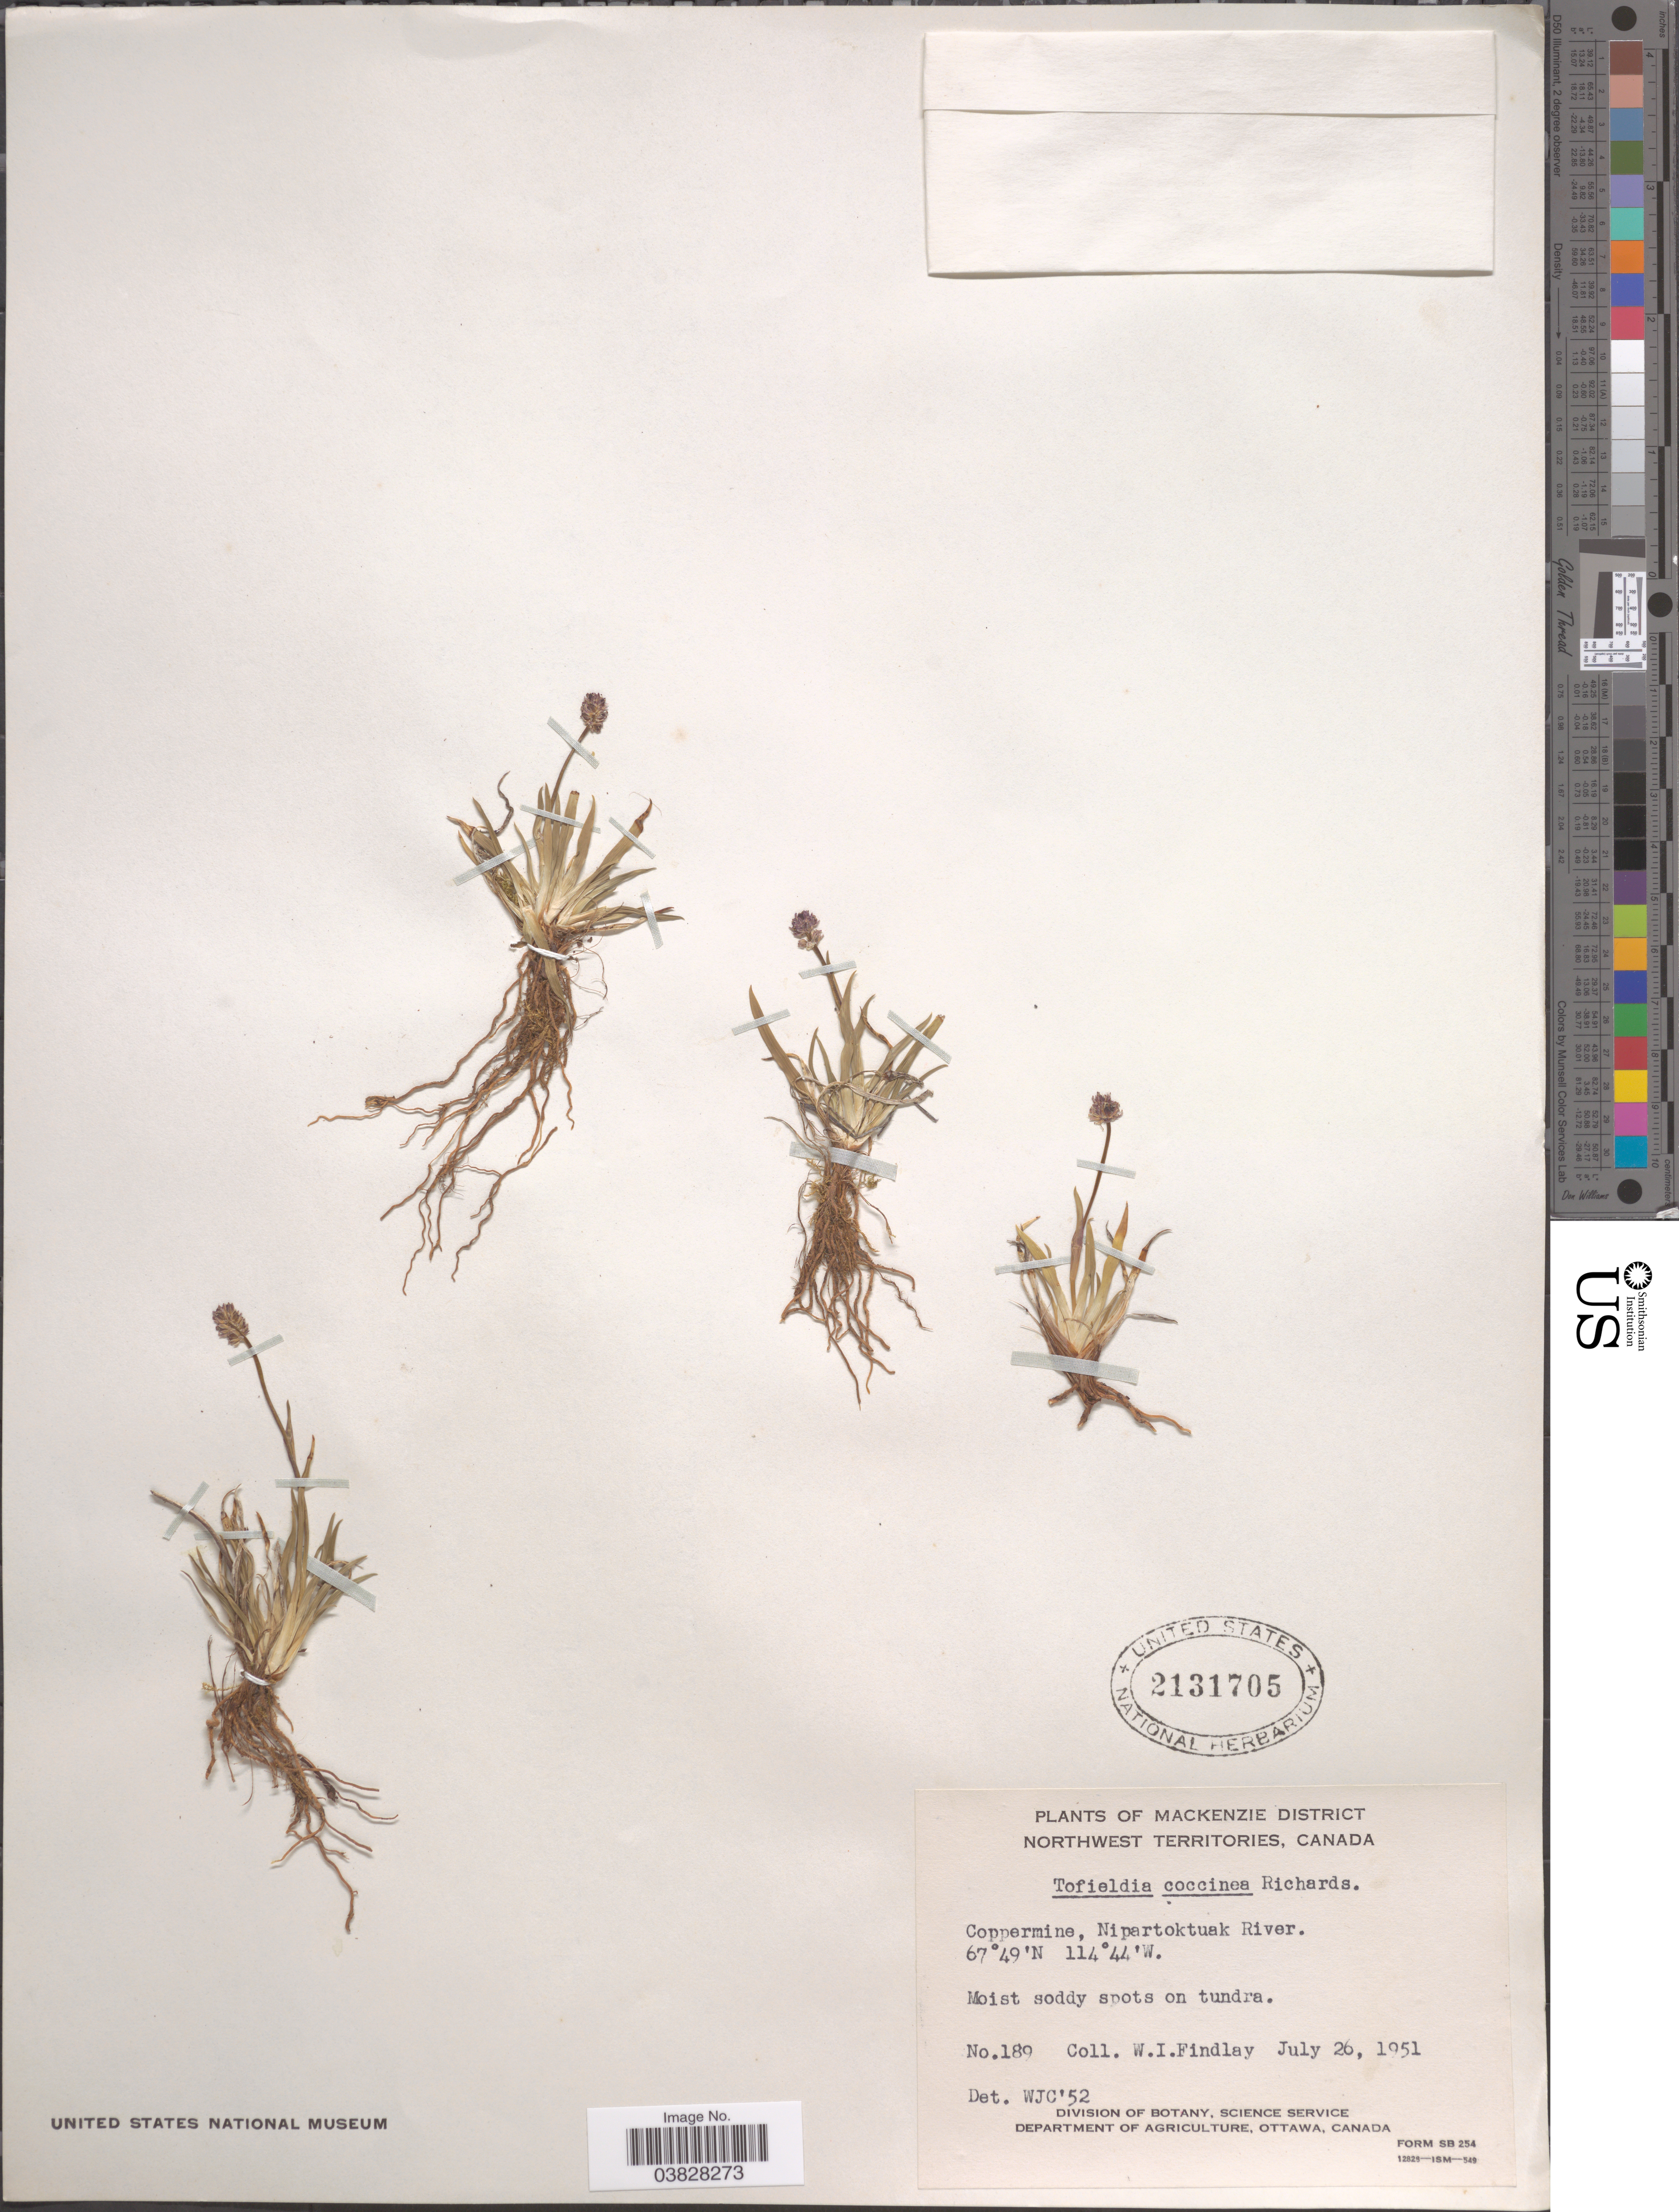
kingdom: Plantae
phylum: Tracheophyta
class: Liliopsida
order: Alismatales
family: Tofieldiaceae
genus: Tofieldia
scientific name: Tofieldia coccinea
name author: Richardson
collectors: W. Findlay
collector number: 189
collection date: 1951-07-26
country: United States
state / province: Alaska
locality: Mackenzie District. Northwest Territories. Coppermine, Nipartoktuak River.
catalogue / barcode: US 2131705